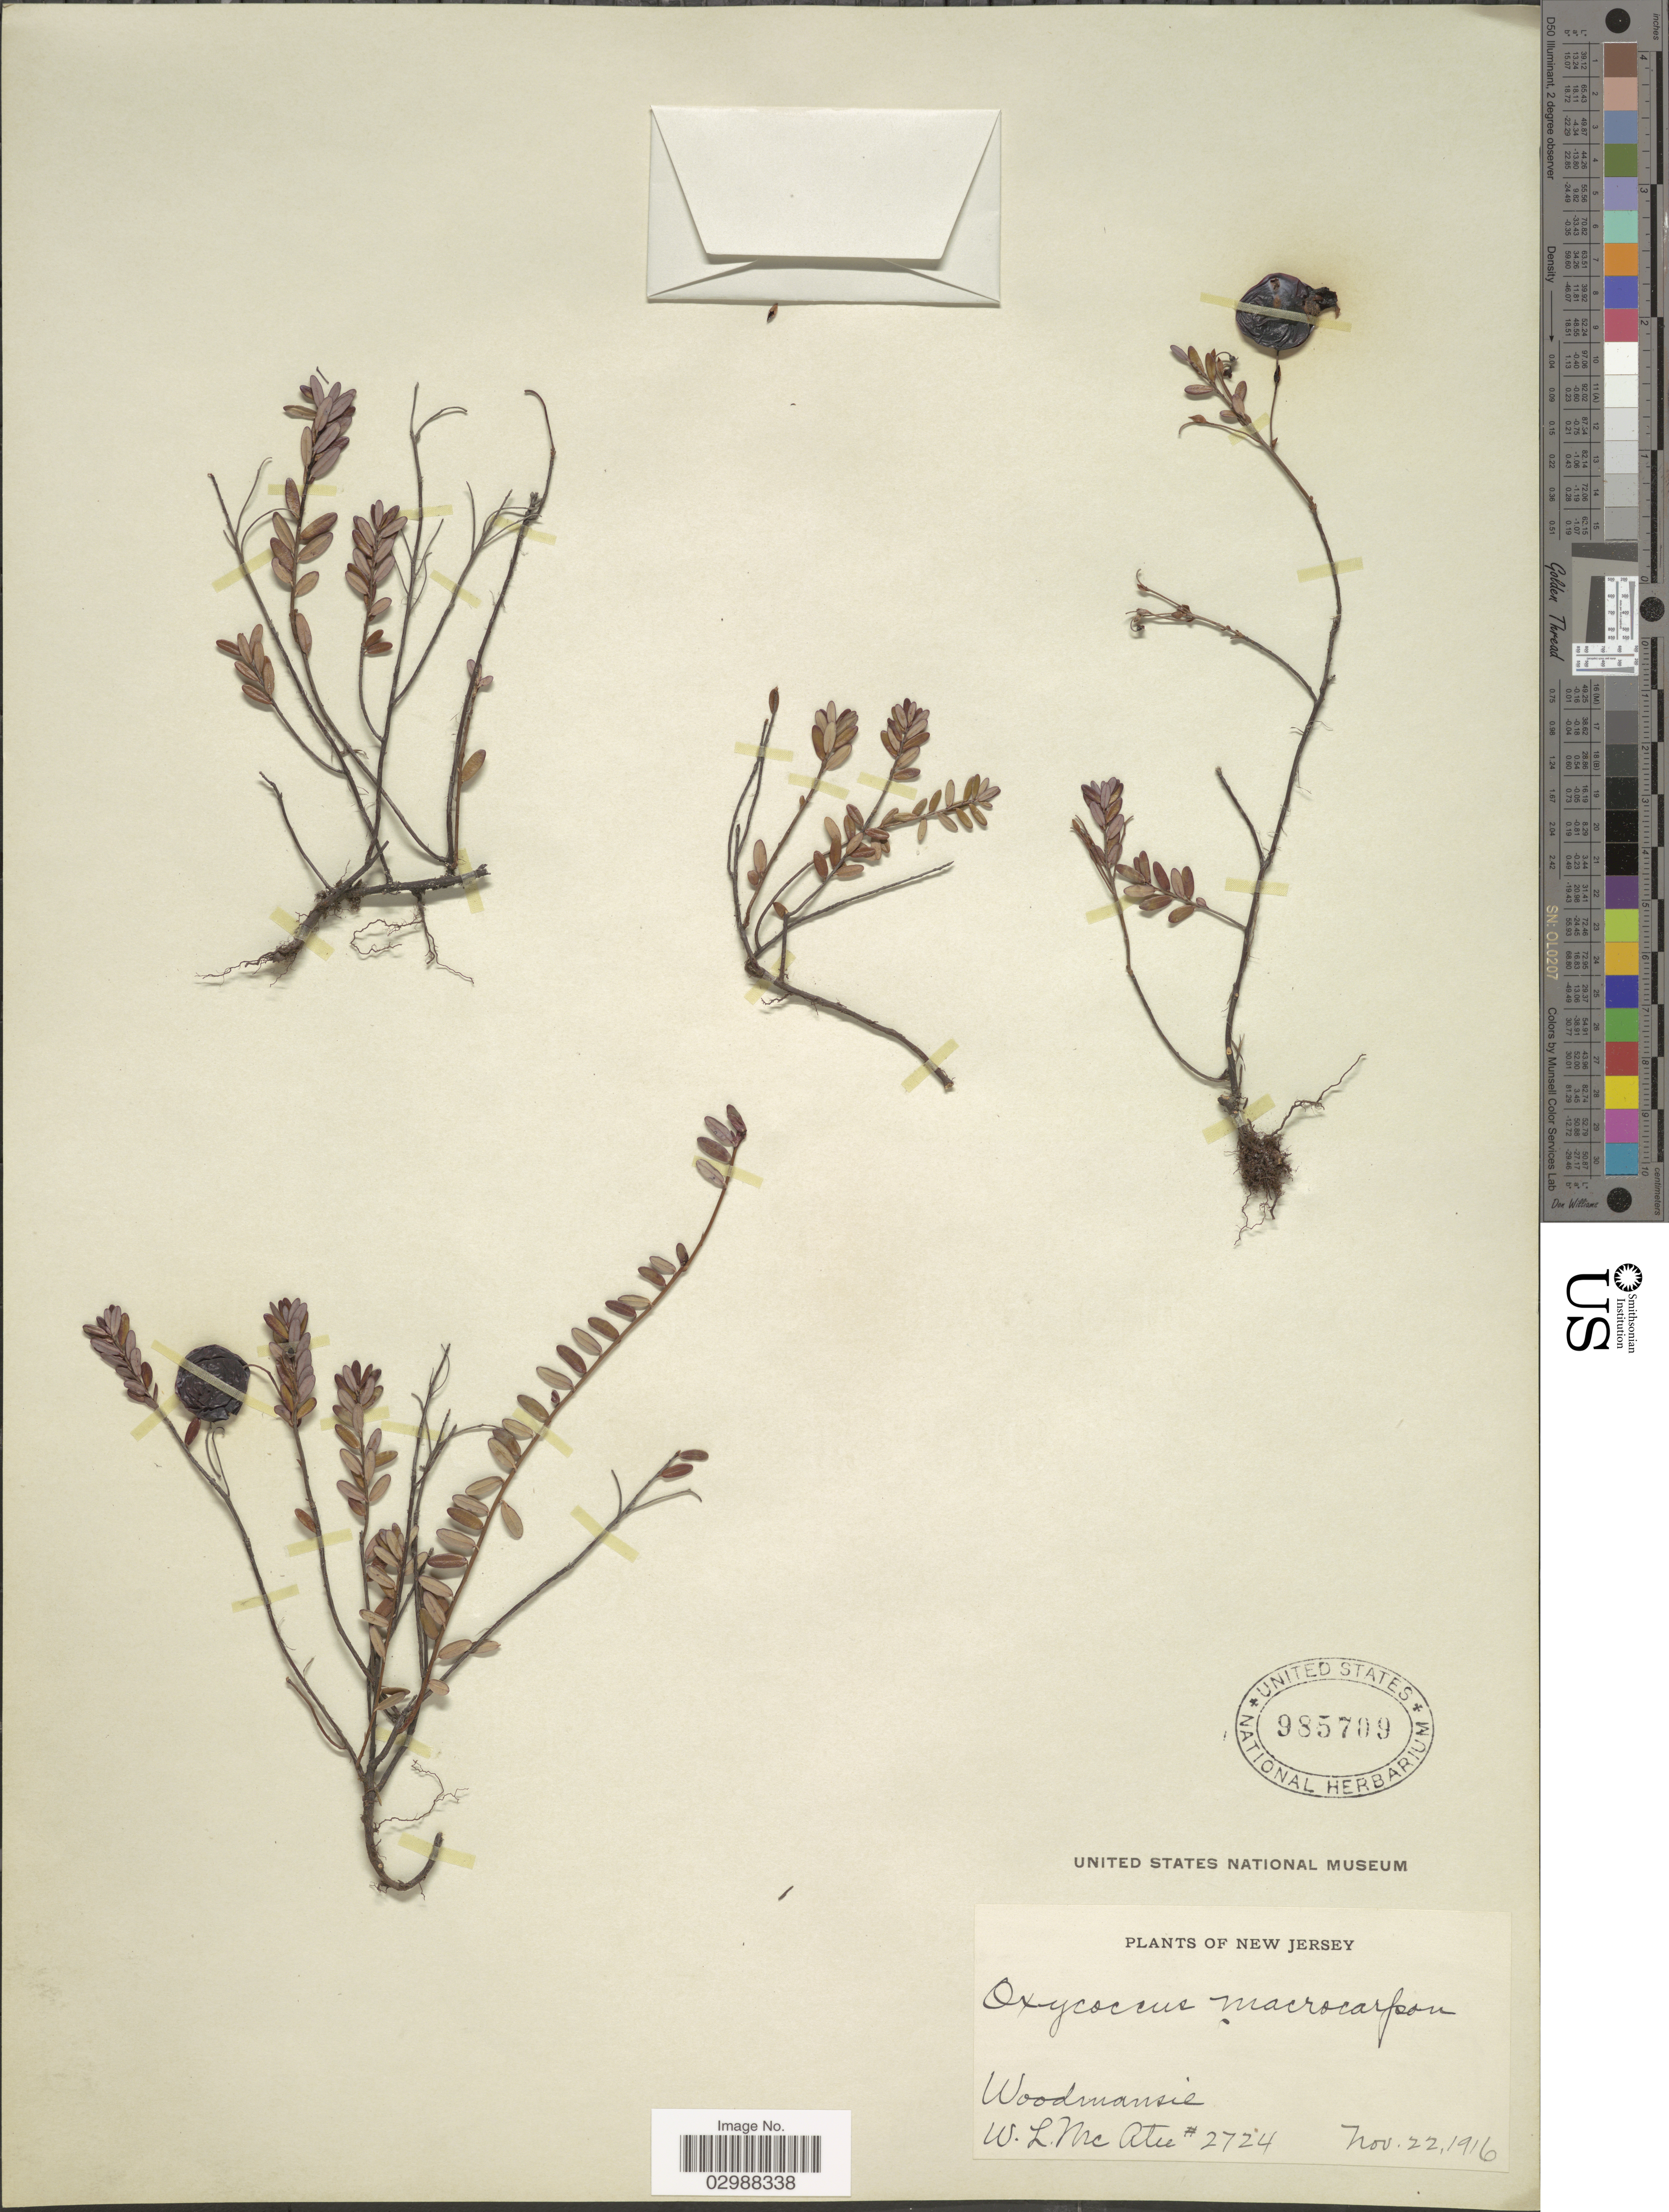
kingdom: Plantae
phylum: Tracheophyta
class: Magnoliopsida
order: Ericales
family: Ericaceae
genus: Vaccinium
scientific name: Vaccinium macrocarpon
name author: Aiton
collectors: W. McAtee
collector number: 2724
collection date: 1916-11-22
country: United States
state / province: New Jersey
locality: Woodmansie.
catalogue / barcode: US 985709